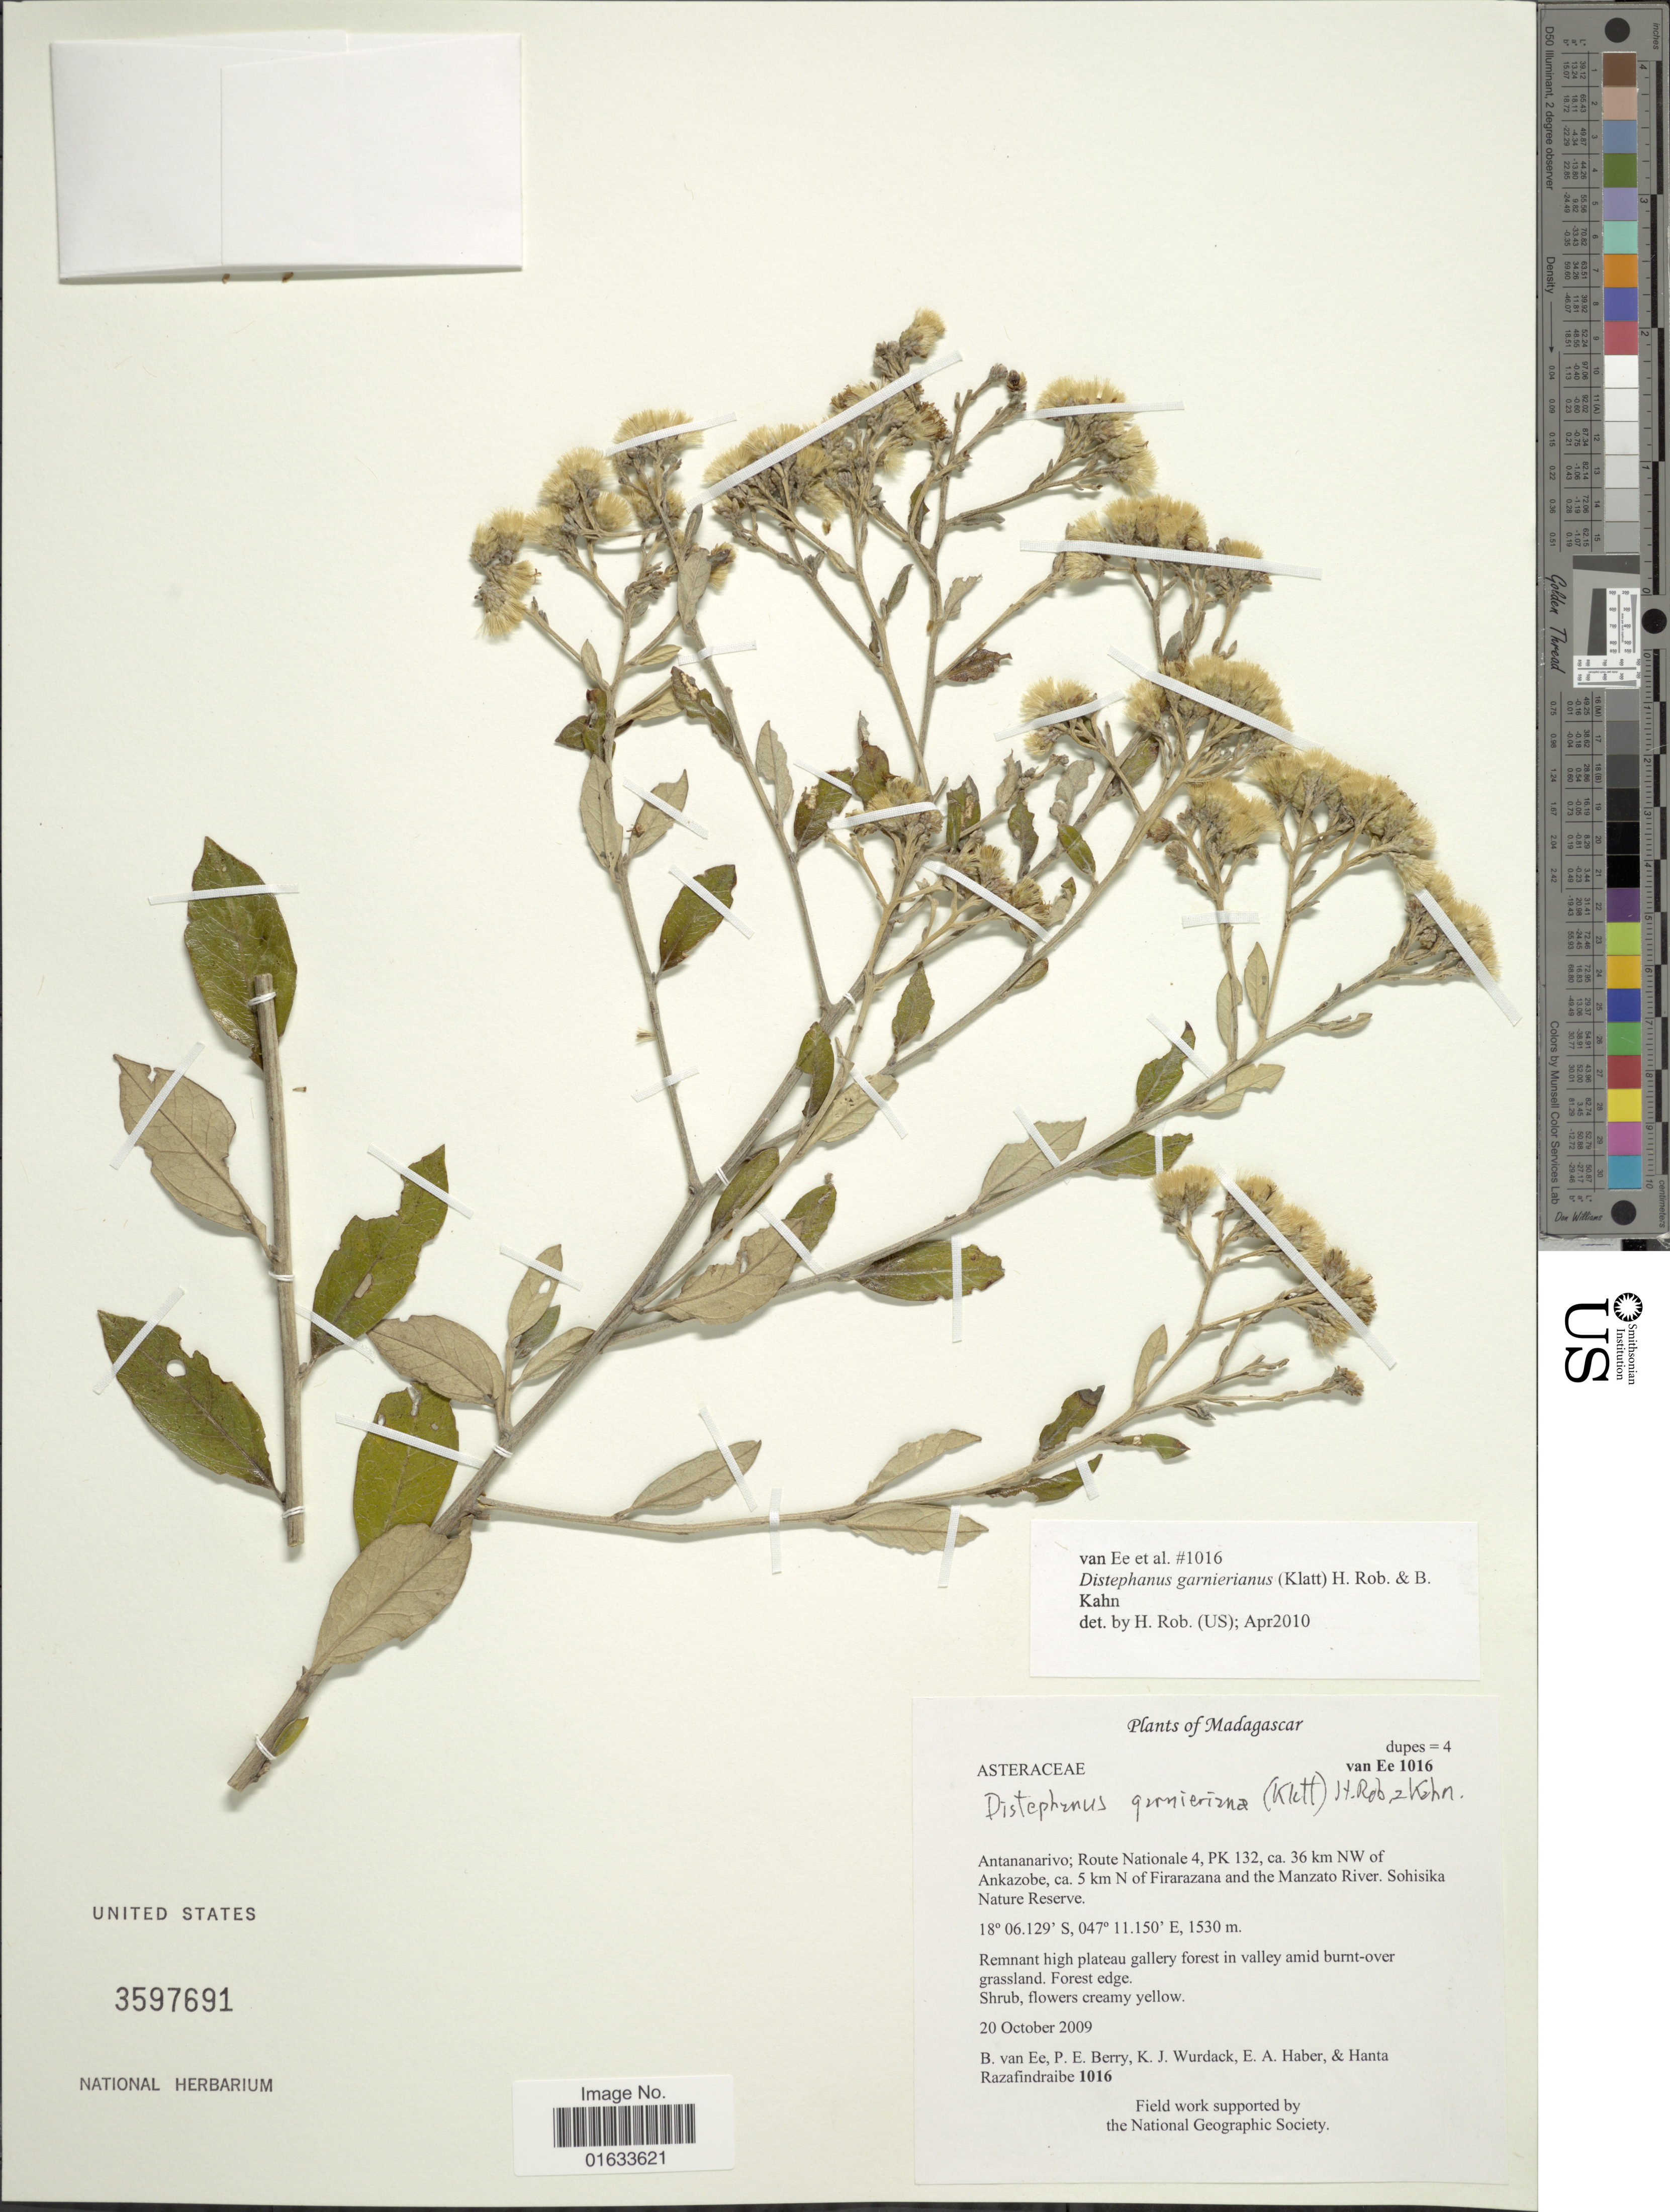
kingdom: Plantae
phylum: Tracheophyta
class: Magnoliopsida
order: Asterales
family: Asteraceae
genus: Distephanus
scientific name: Distephanus garnierianus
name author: (Klatt) H. Rob. & B. Kahn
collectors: B. van Ee, P. E. Berry, K. Wurdack, E. Haber & H. Razafindraibe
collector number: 1016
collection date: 2009-10-20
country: Madagascar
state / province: Analamanga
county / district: Ankazobe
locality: Antananarivo; Route Nationale 4, PK 132, ca. 36 km NW of Ankazobe, ca. 5 km N of Firarazana and the Manzato River. Sohisika Nature Reserve.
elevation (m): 1530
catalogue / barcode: US 3597691